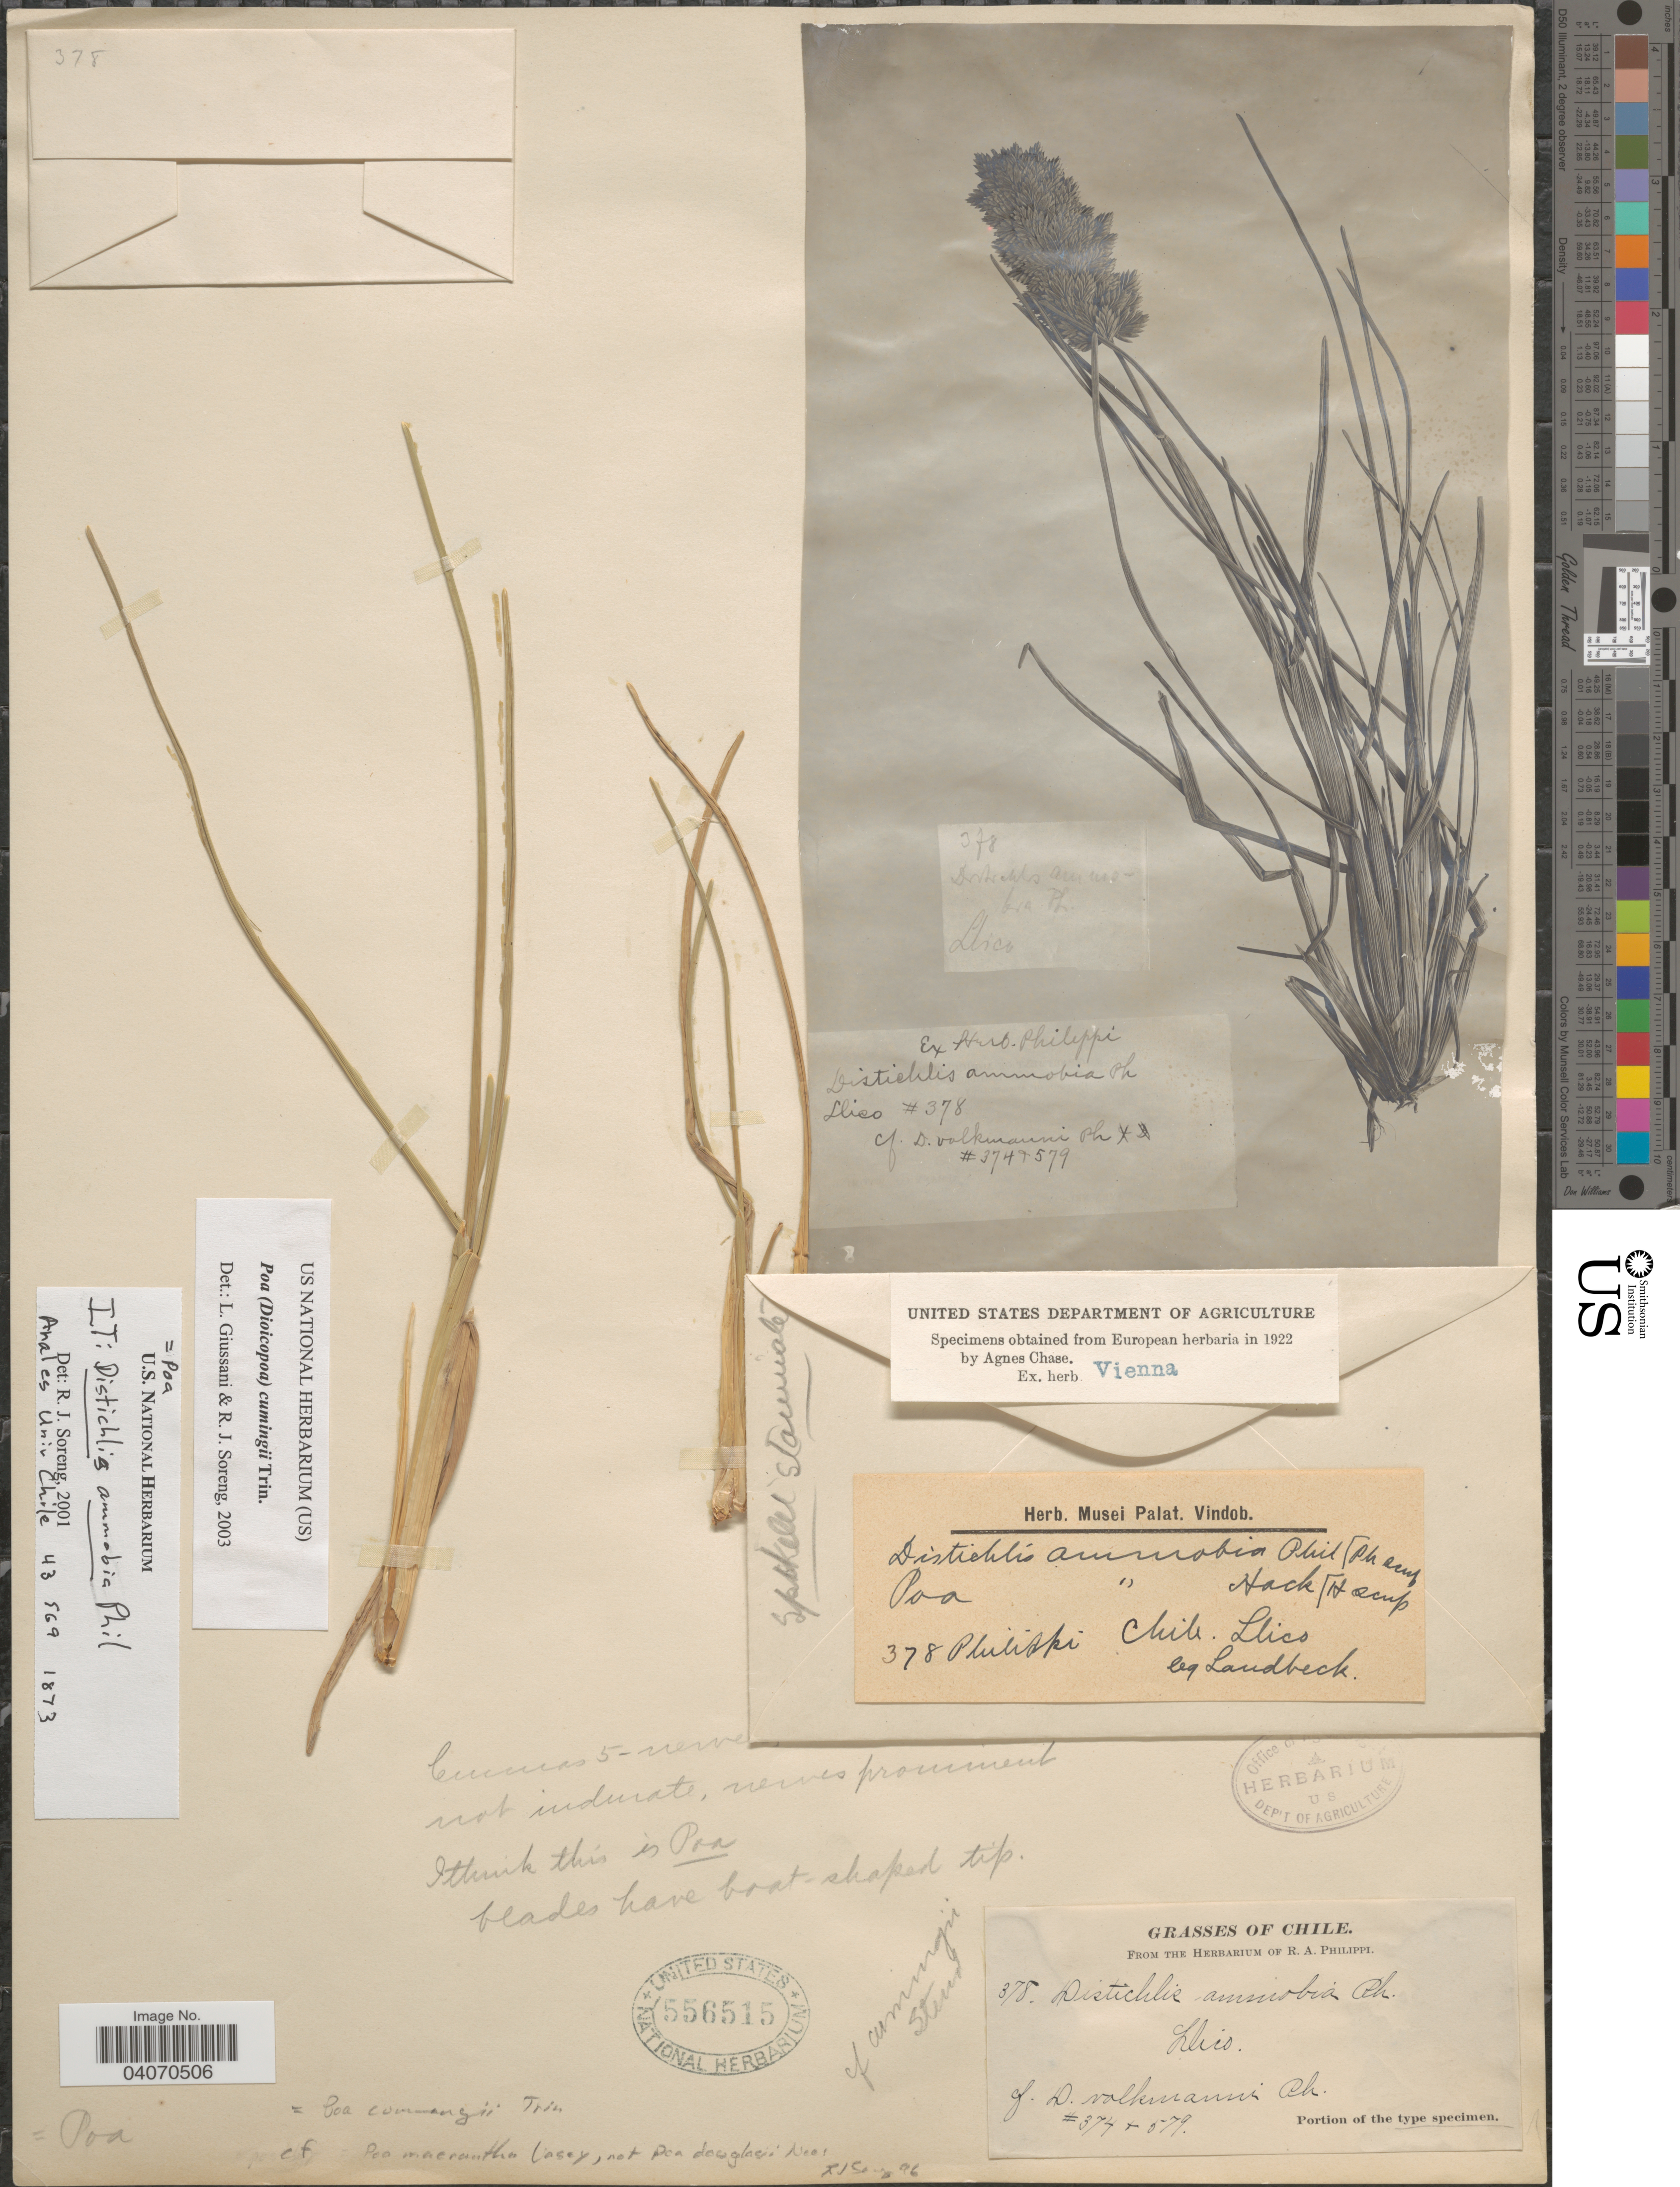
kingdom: Plantae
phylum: Tracheophyta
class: Liliopsida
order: Poales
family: Poaceae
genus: Poa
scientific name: Poa cumingii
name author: Trin.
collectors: Landbeck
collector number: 378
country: Chile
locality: Llico.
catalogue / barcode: US 556515